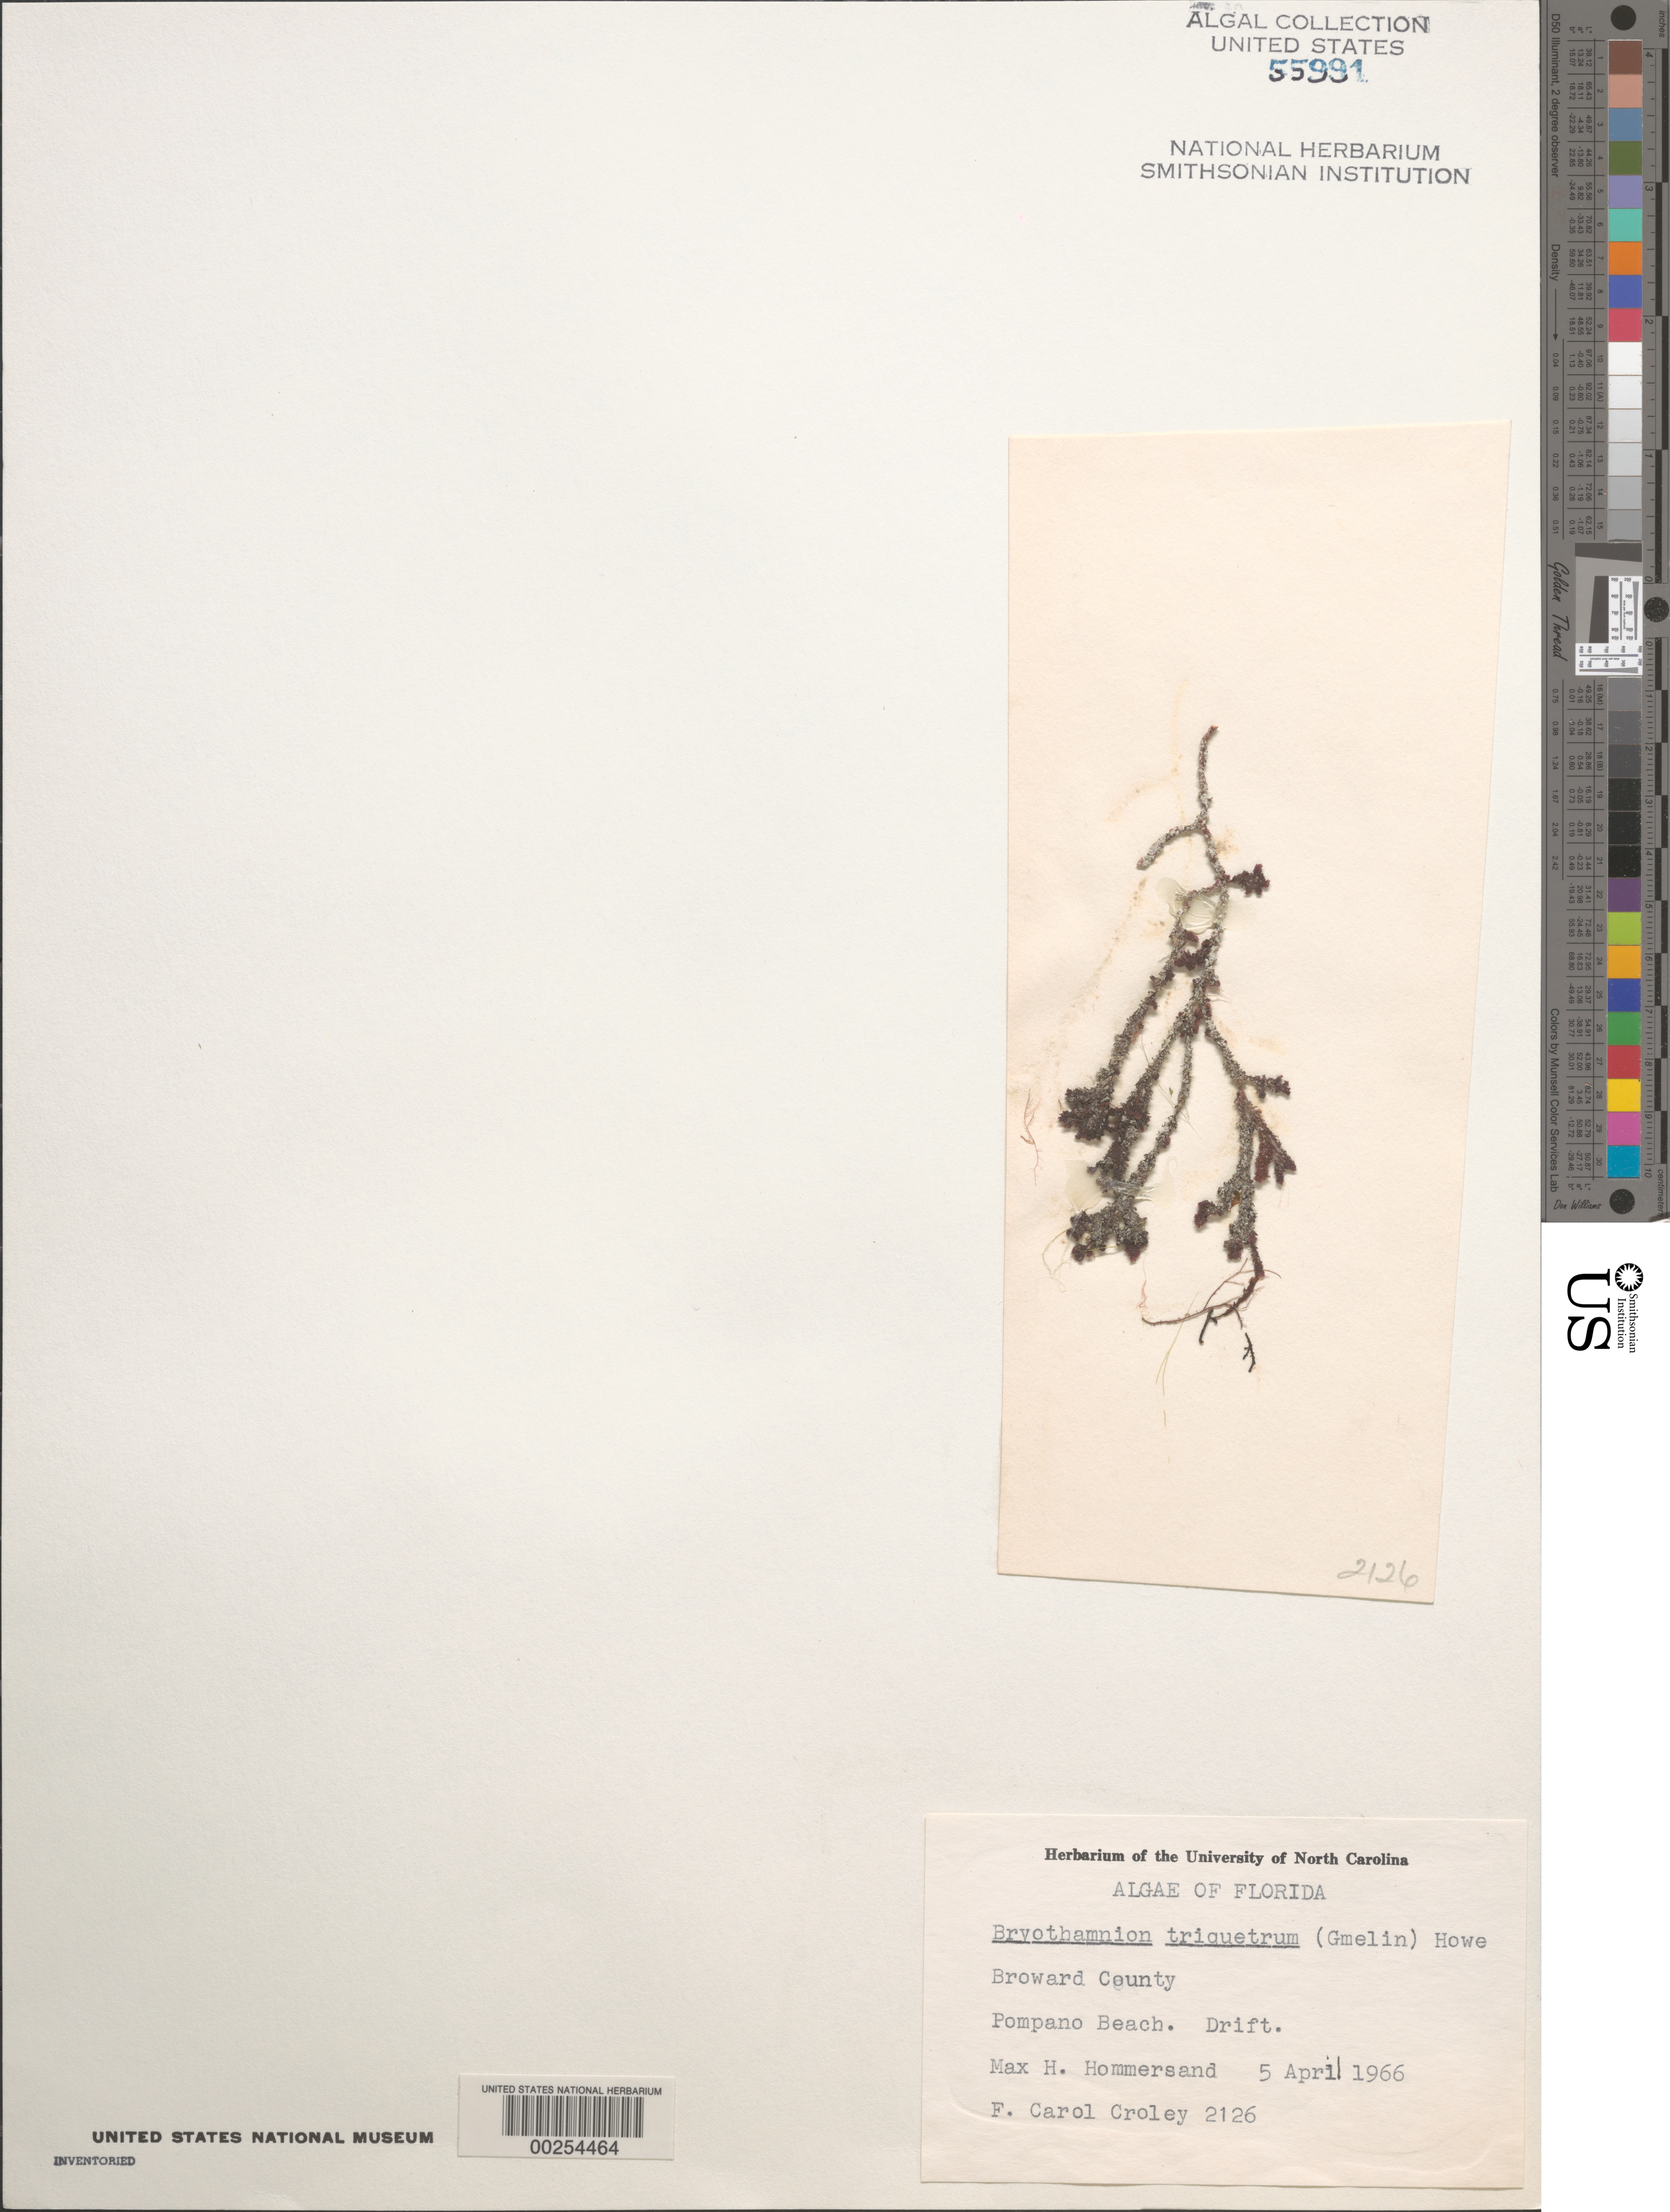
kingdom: Plantae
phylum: Rhodophyta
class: Florideophyceae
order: Ceramiales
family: Rhodomelaceae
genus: Alsidium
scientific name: Alsidium triquetrum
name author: (S.G. Gmel.) Trevis.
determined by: Algae name updating Project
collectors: M. H. Hommersand & F. C. Croley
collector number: FCC 2126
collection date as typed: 05 Apr 1966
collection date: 1966-04-05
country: United States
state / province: Florida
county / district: Broward County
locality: Pompano Beach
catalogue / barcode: US 55991